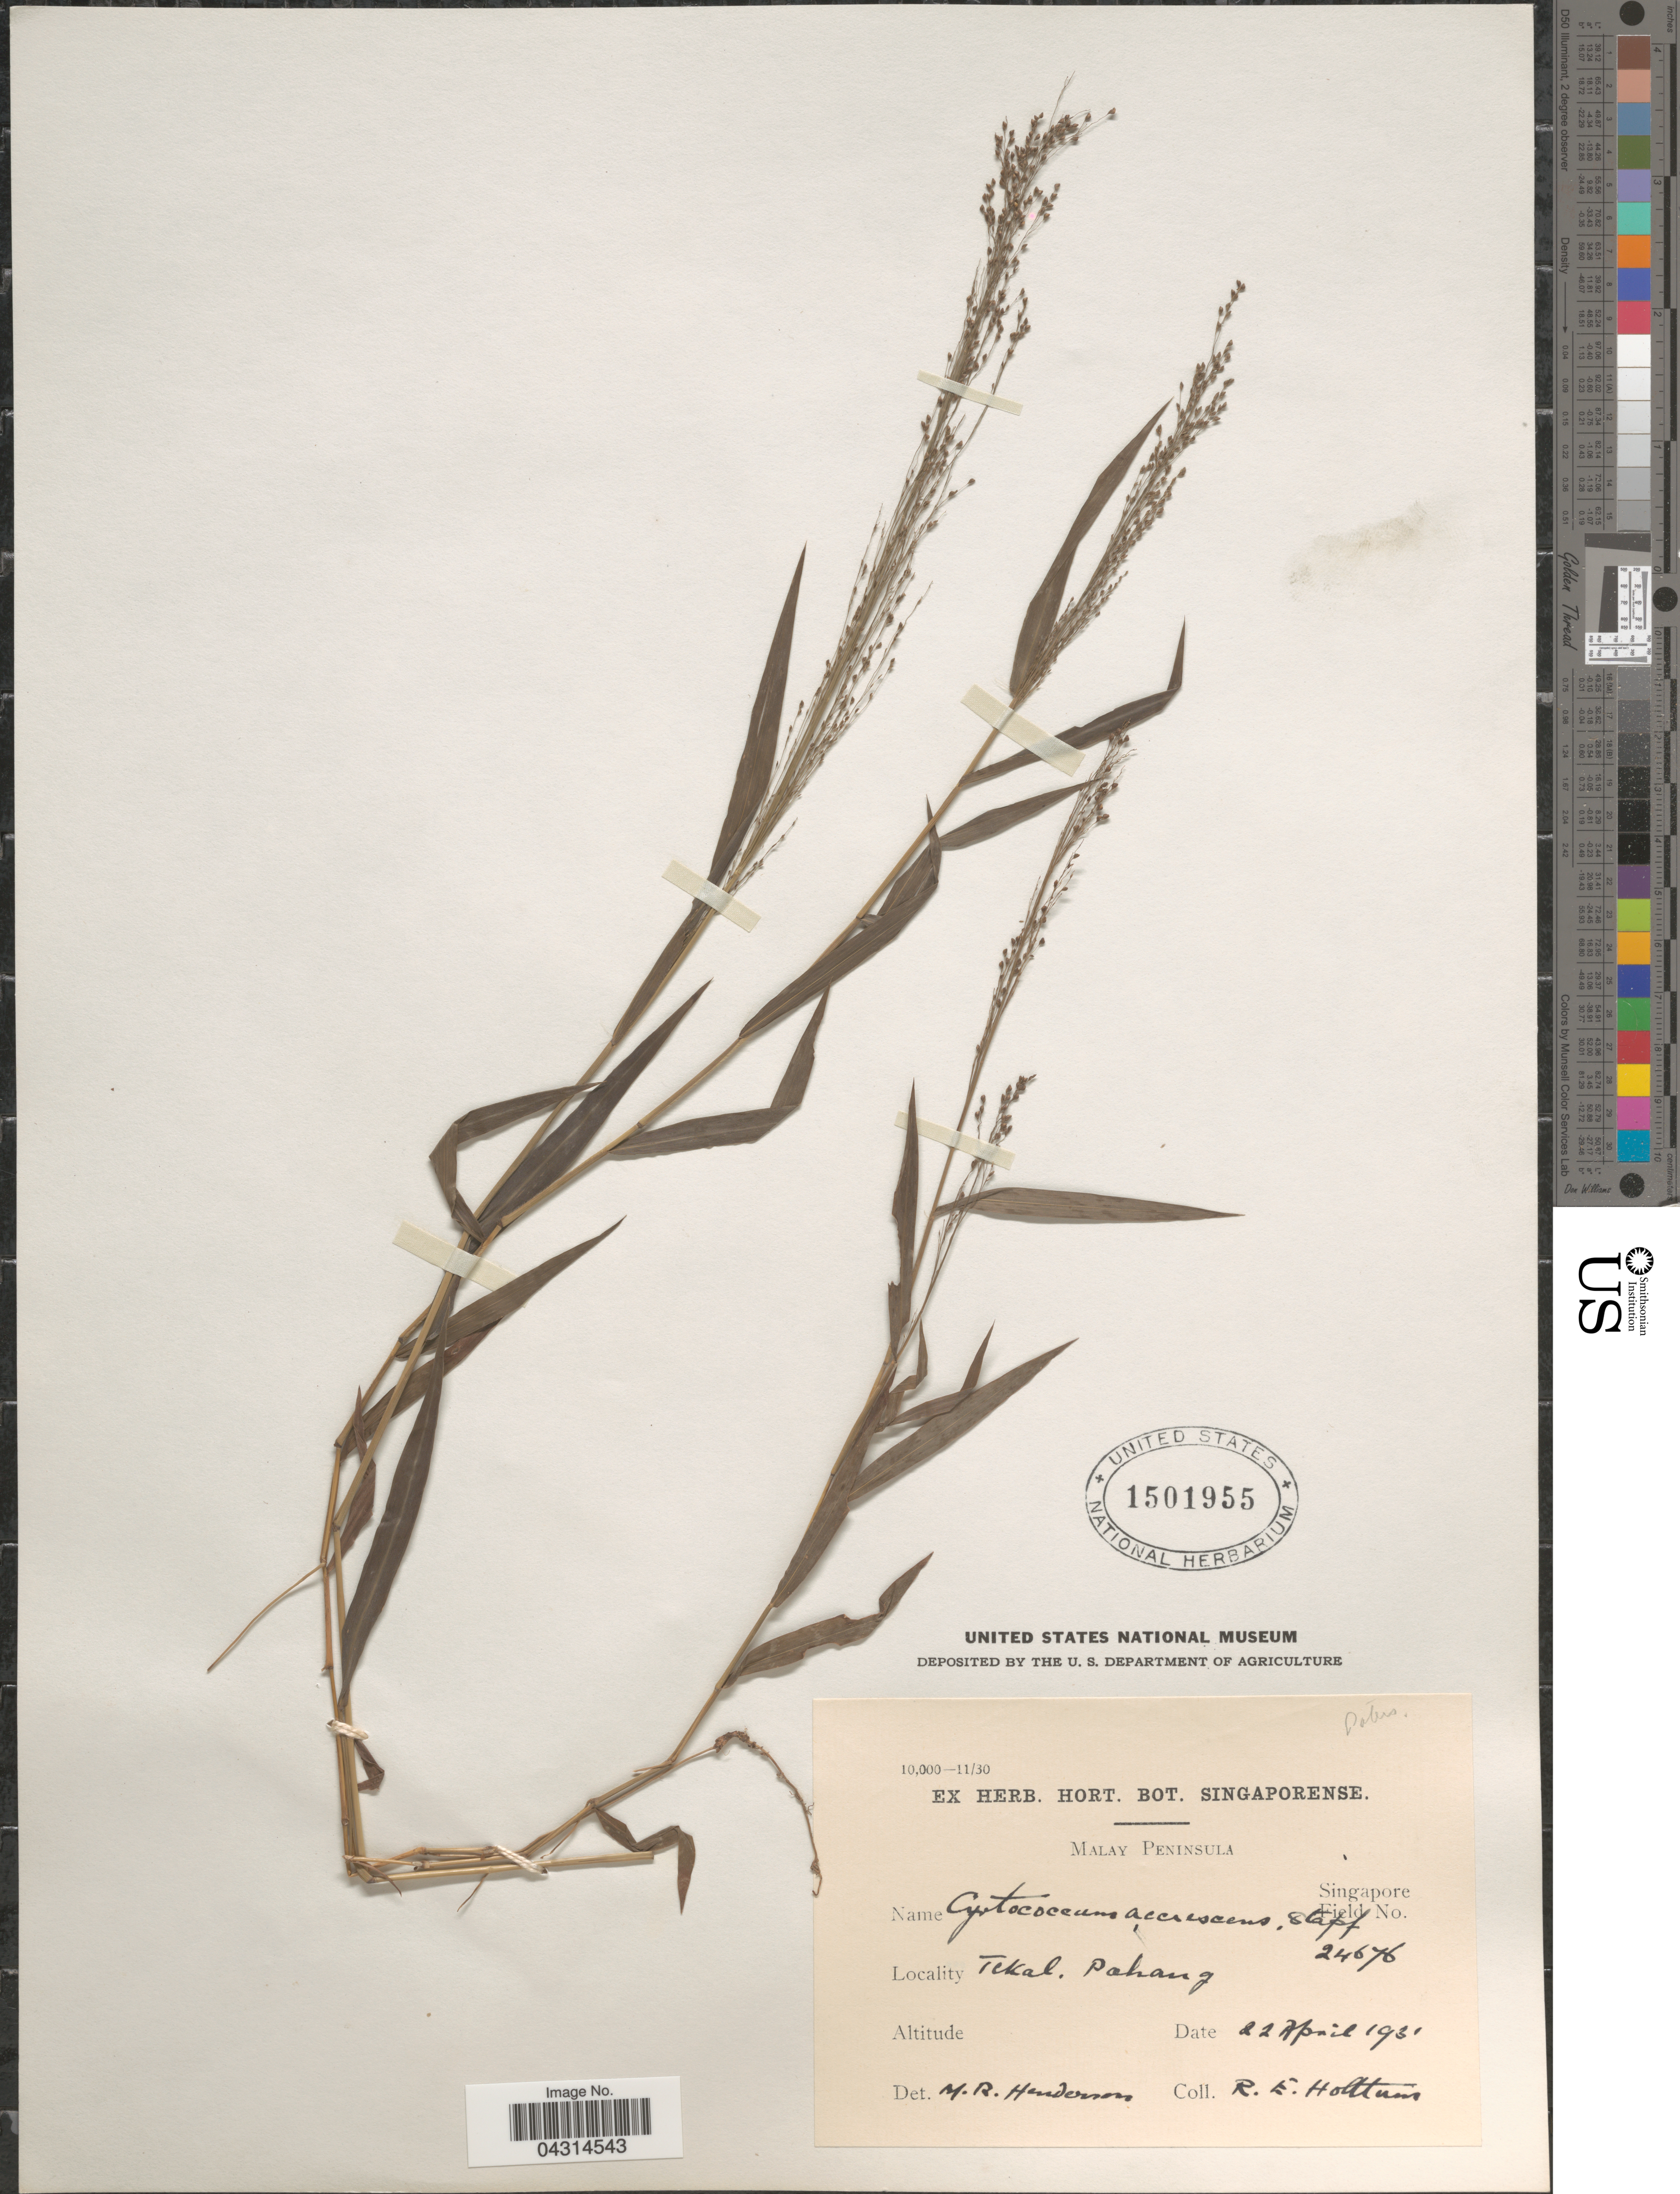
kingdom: Plantae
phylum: Tracheophyta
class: Liliopsida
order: Poales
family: Poaceae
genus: Cyrtococcum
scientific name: Cyrtococcum sp.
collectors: R. E. Holttum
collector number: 24676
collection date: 1931-04-22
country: Malaysia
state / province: Pahang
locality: Malay Peninsula. Tekal.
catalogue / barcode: US 1501955